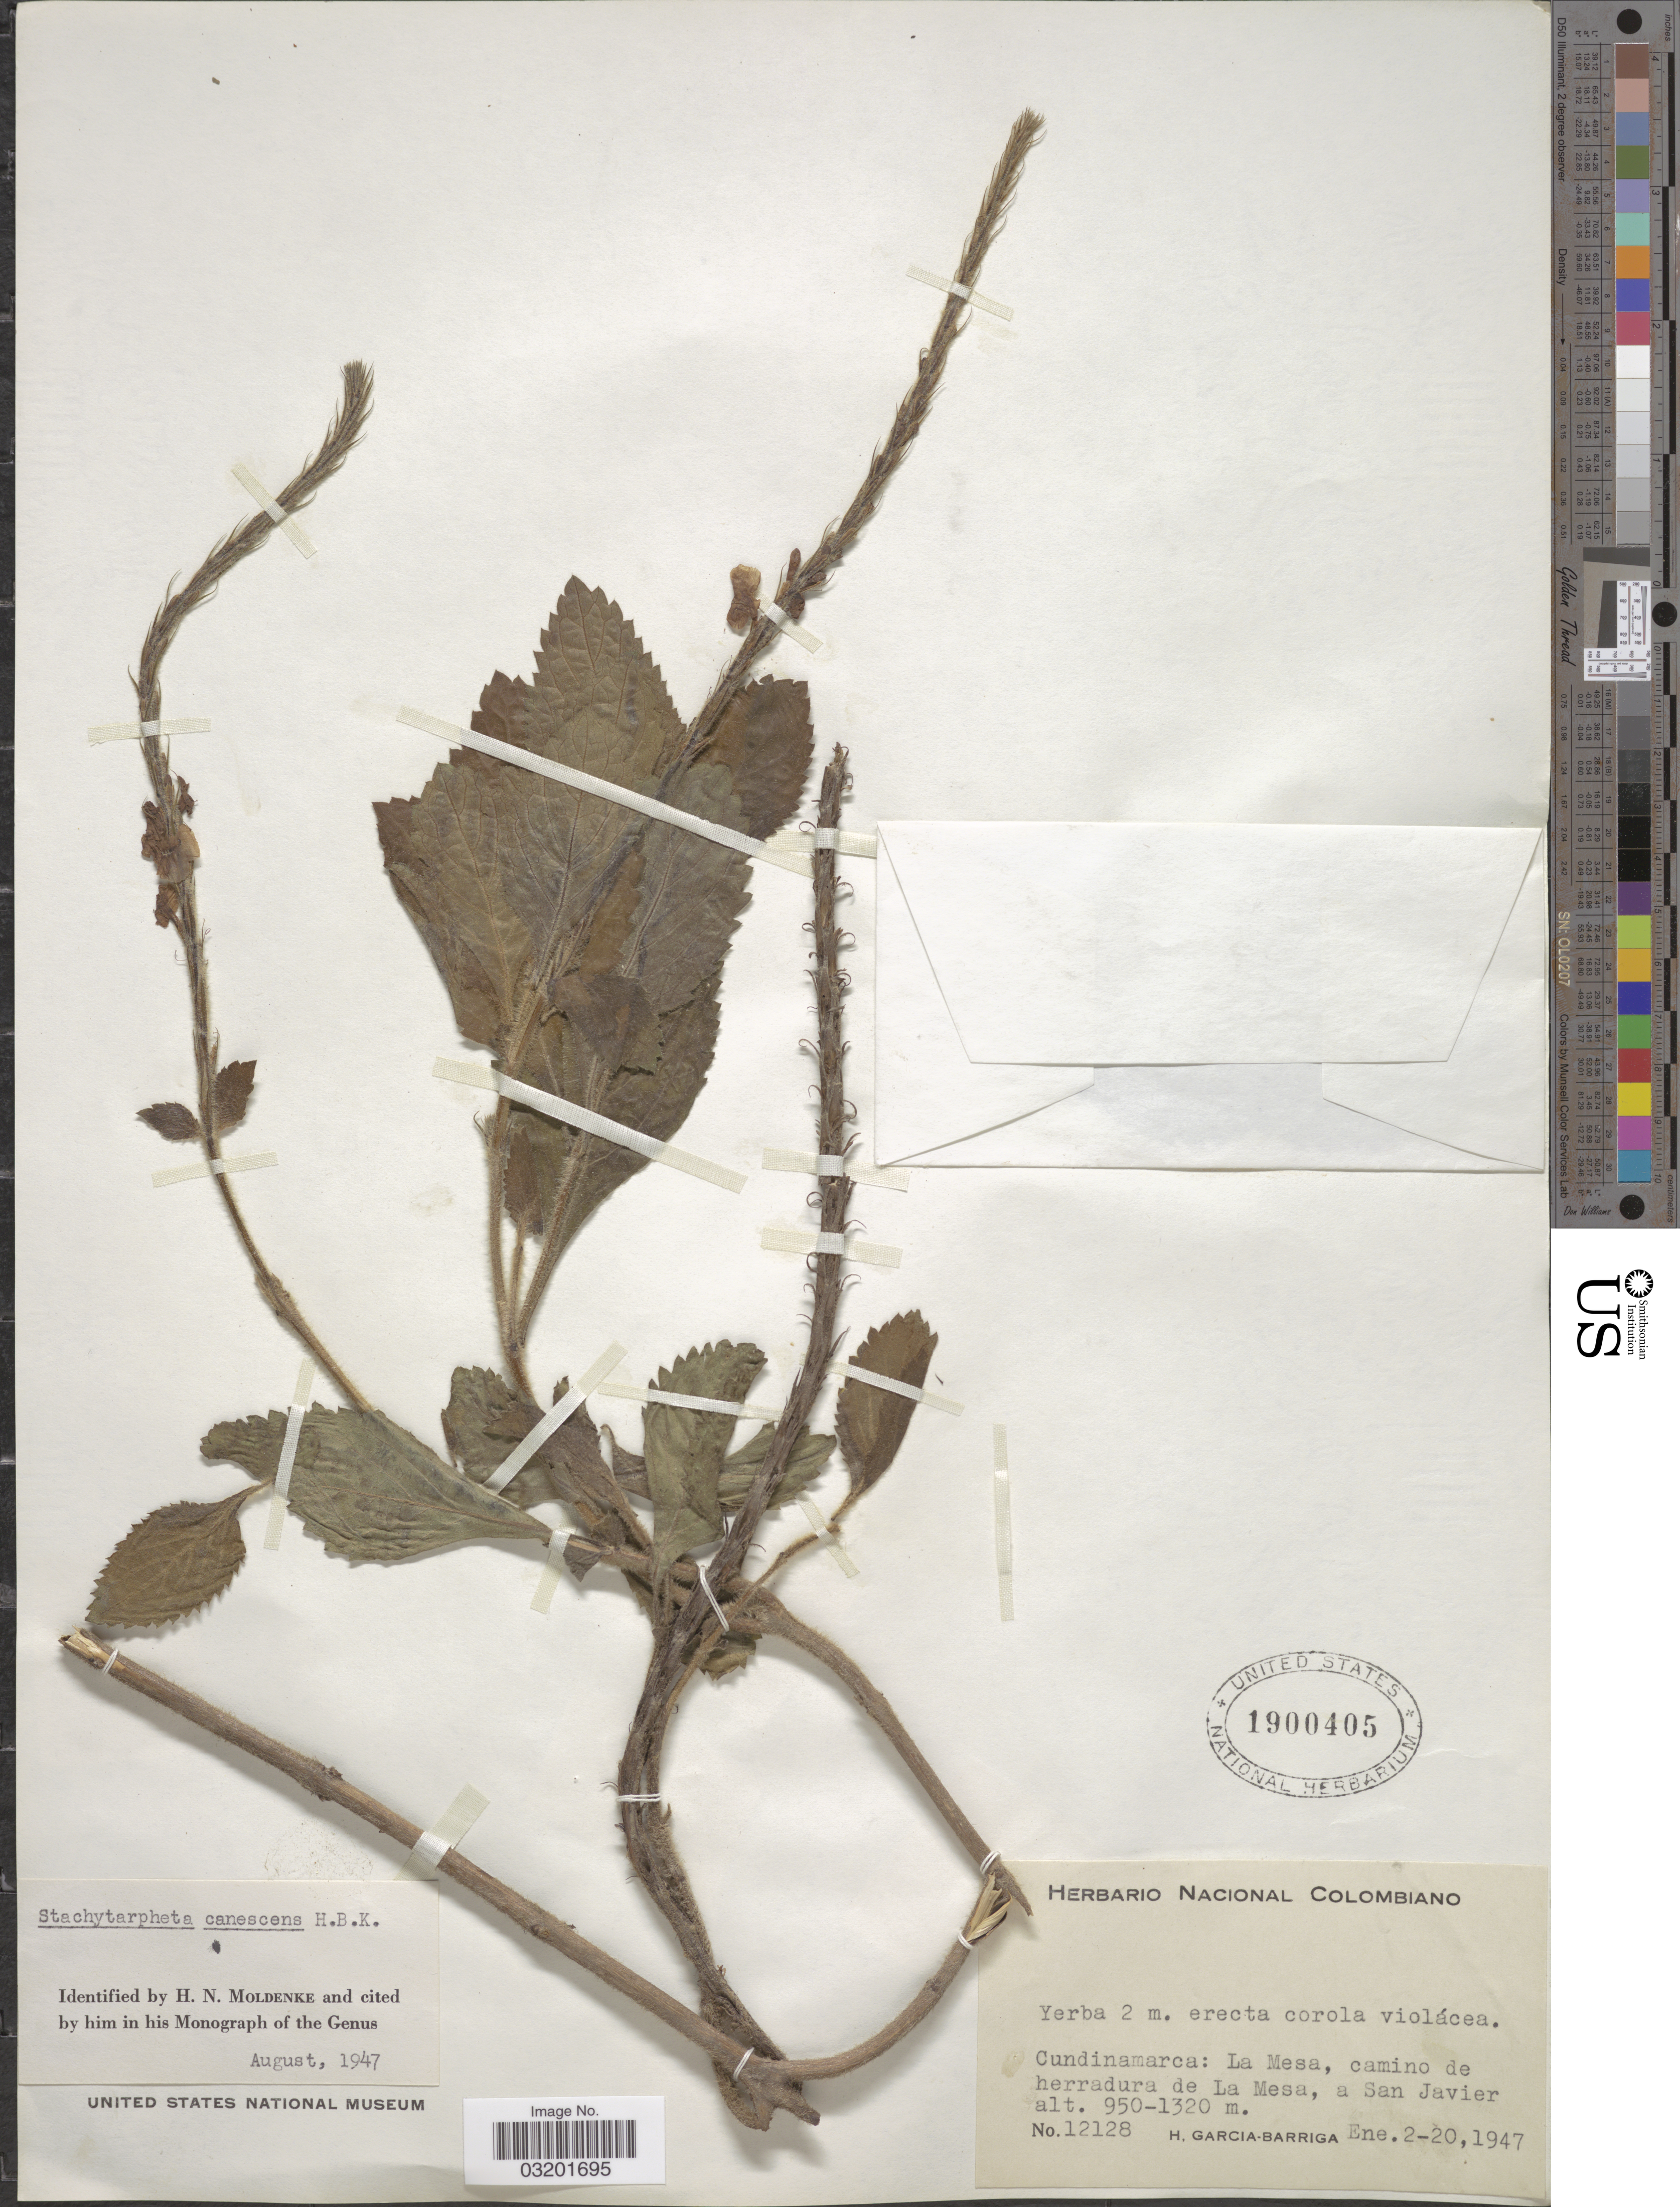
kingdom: Plantae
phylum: Tracheophyta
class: Magnoliopsida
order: Lamiales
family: Verbenaceae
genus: Stachytarpheta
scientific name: Stachytarpheta canescens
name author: Kunth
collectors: H. García Barriga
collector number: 12128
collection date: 1947-01-02/1947-01-20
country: Colombia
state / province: Cundinamarca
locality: La Mesa, camino de herradura de La Mesa, a San Javier.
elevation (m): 950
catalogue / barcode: US 1900405